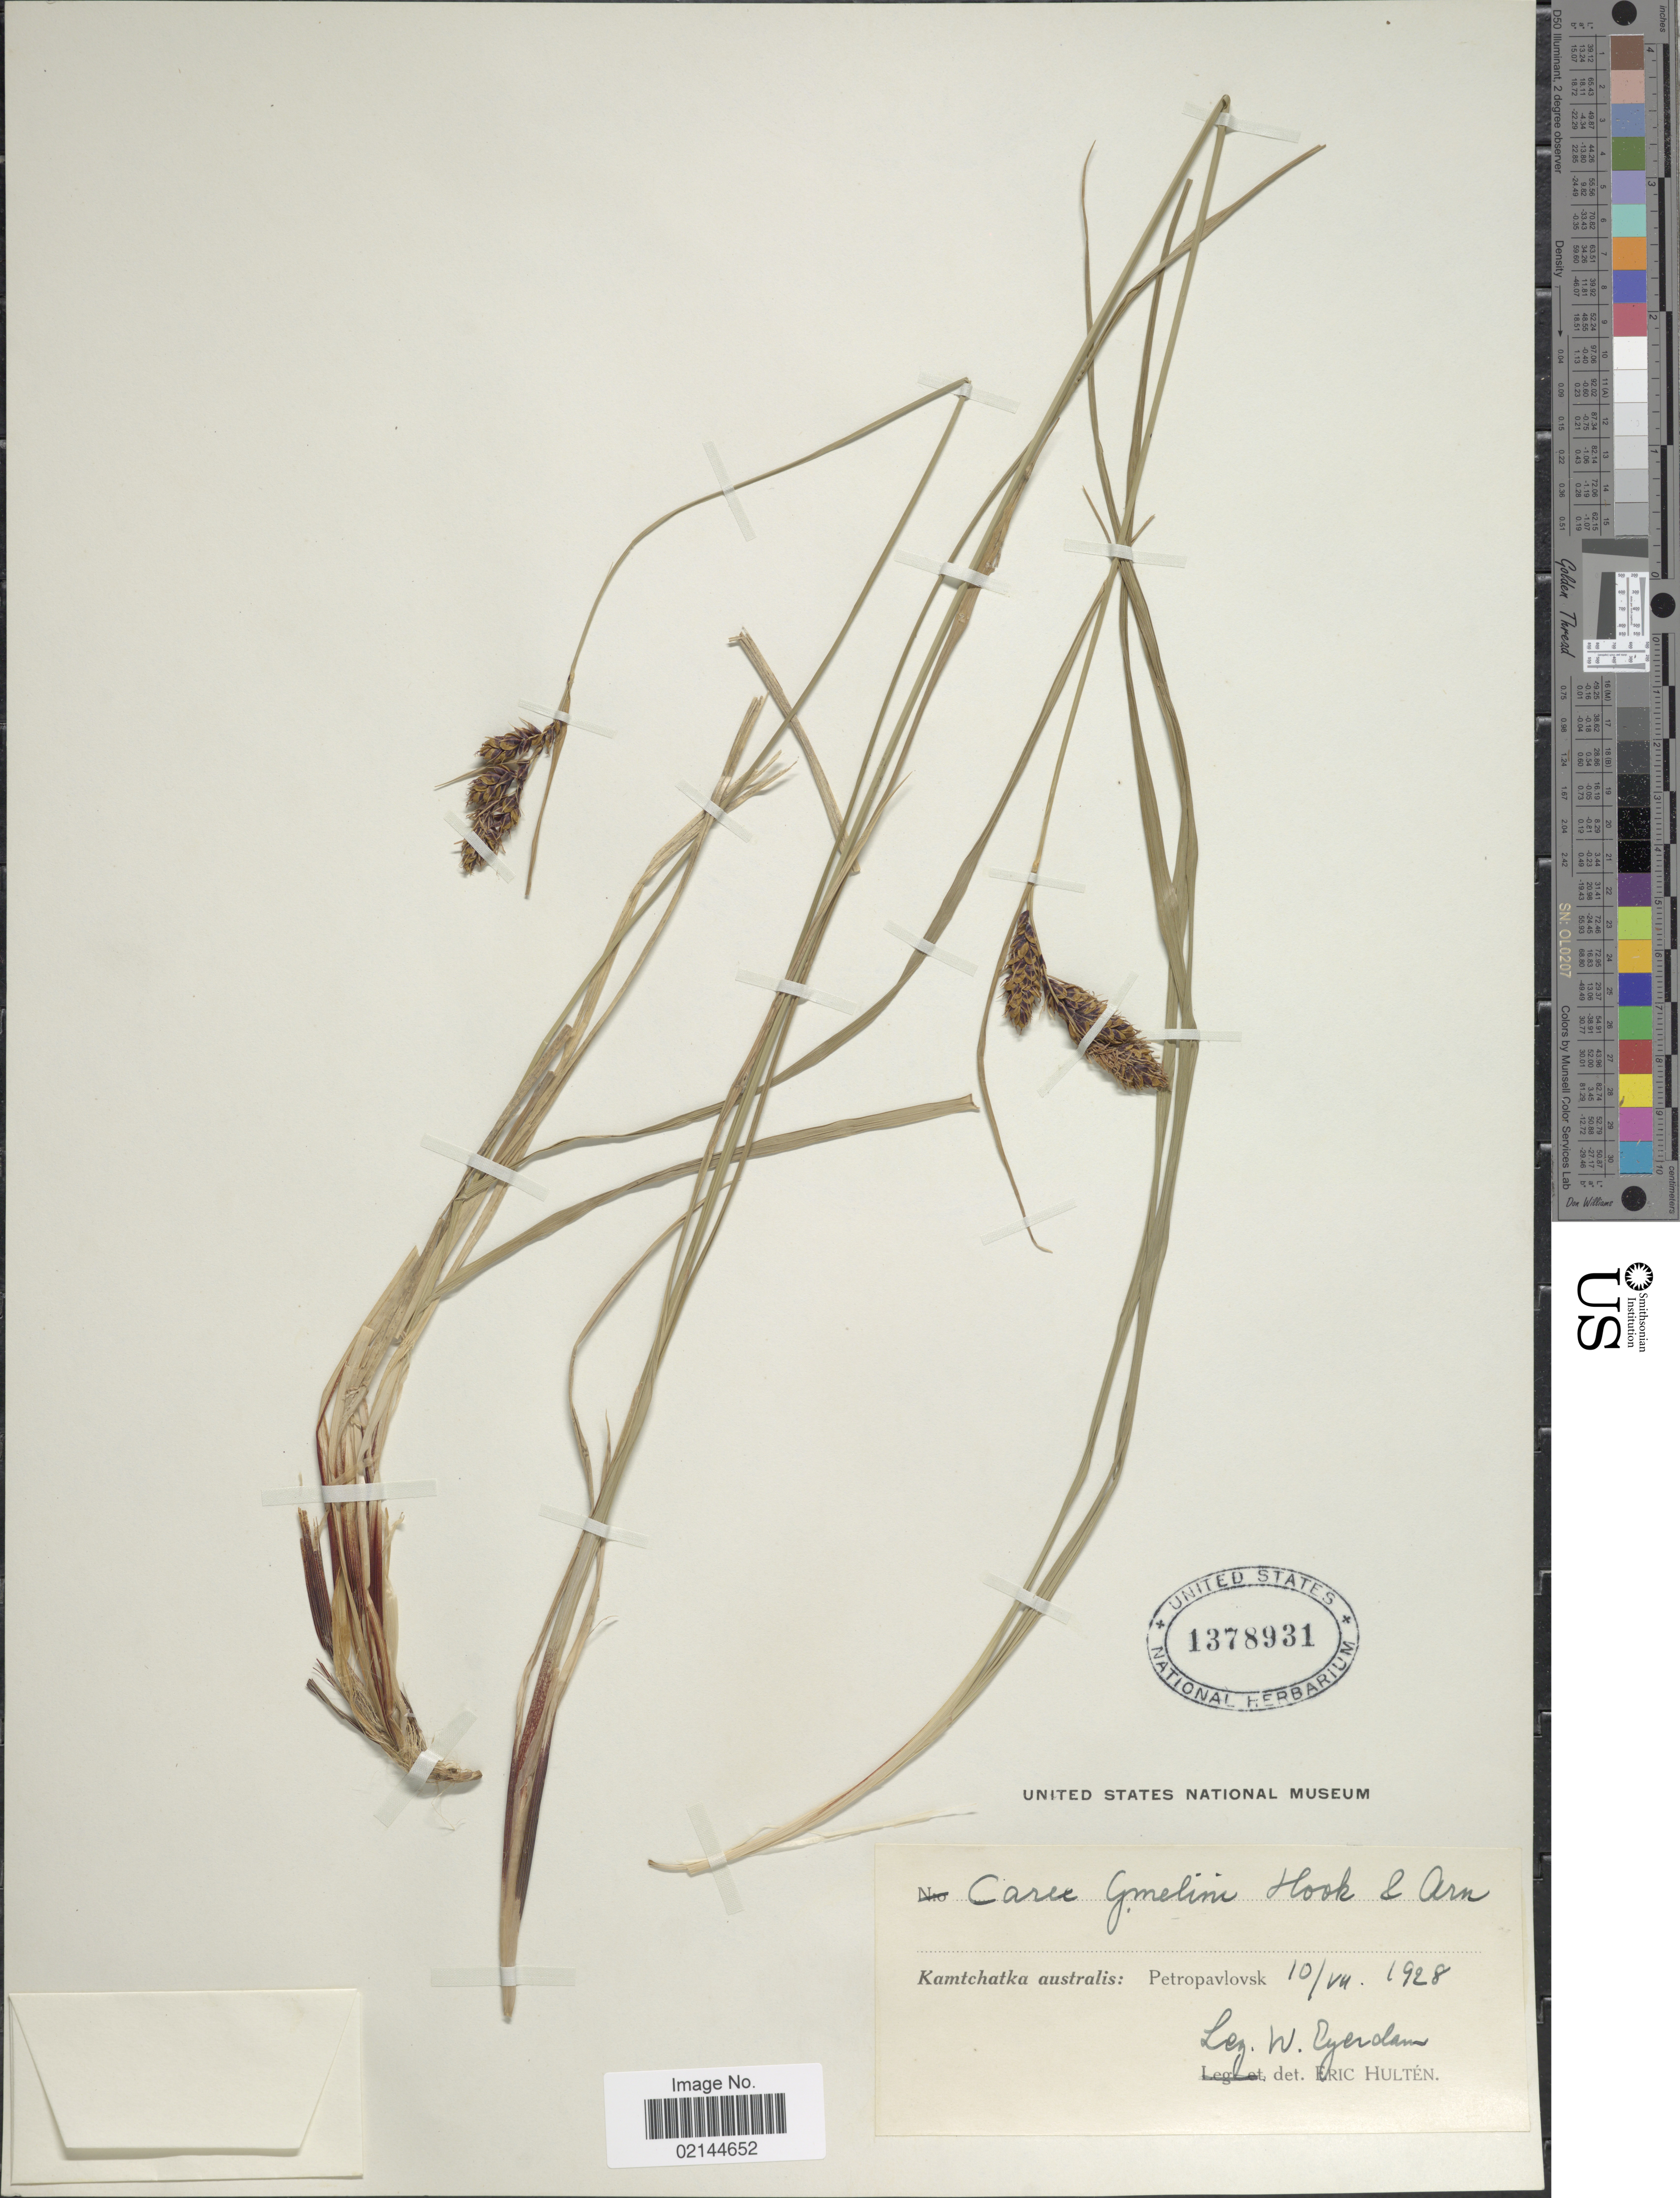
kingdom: Plantae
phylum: Tracheophyta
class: Liliopsida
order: Poales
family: Cyperaceae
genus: Carex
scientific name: Carex gmelinii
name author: Hook. & Arn.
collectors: W. Cyerdam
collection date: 1928-07-10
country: Russian Federation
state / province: Kamchatka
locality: Kamtchatka australis: Petropavlovsk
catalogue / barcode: US 1378931